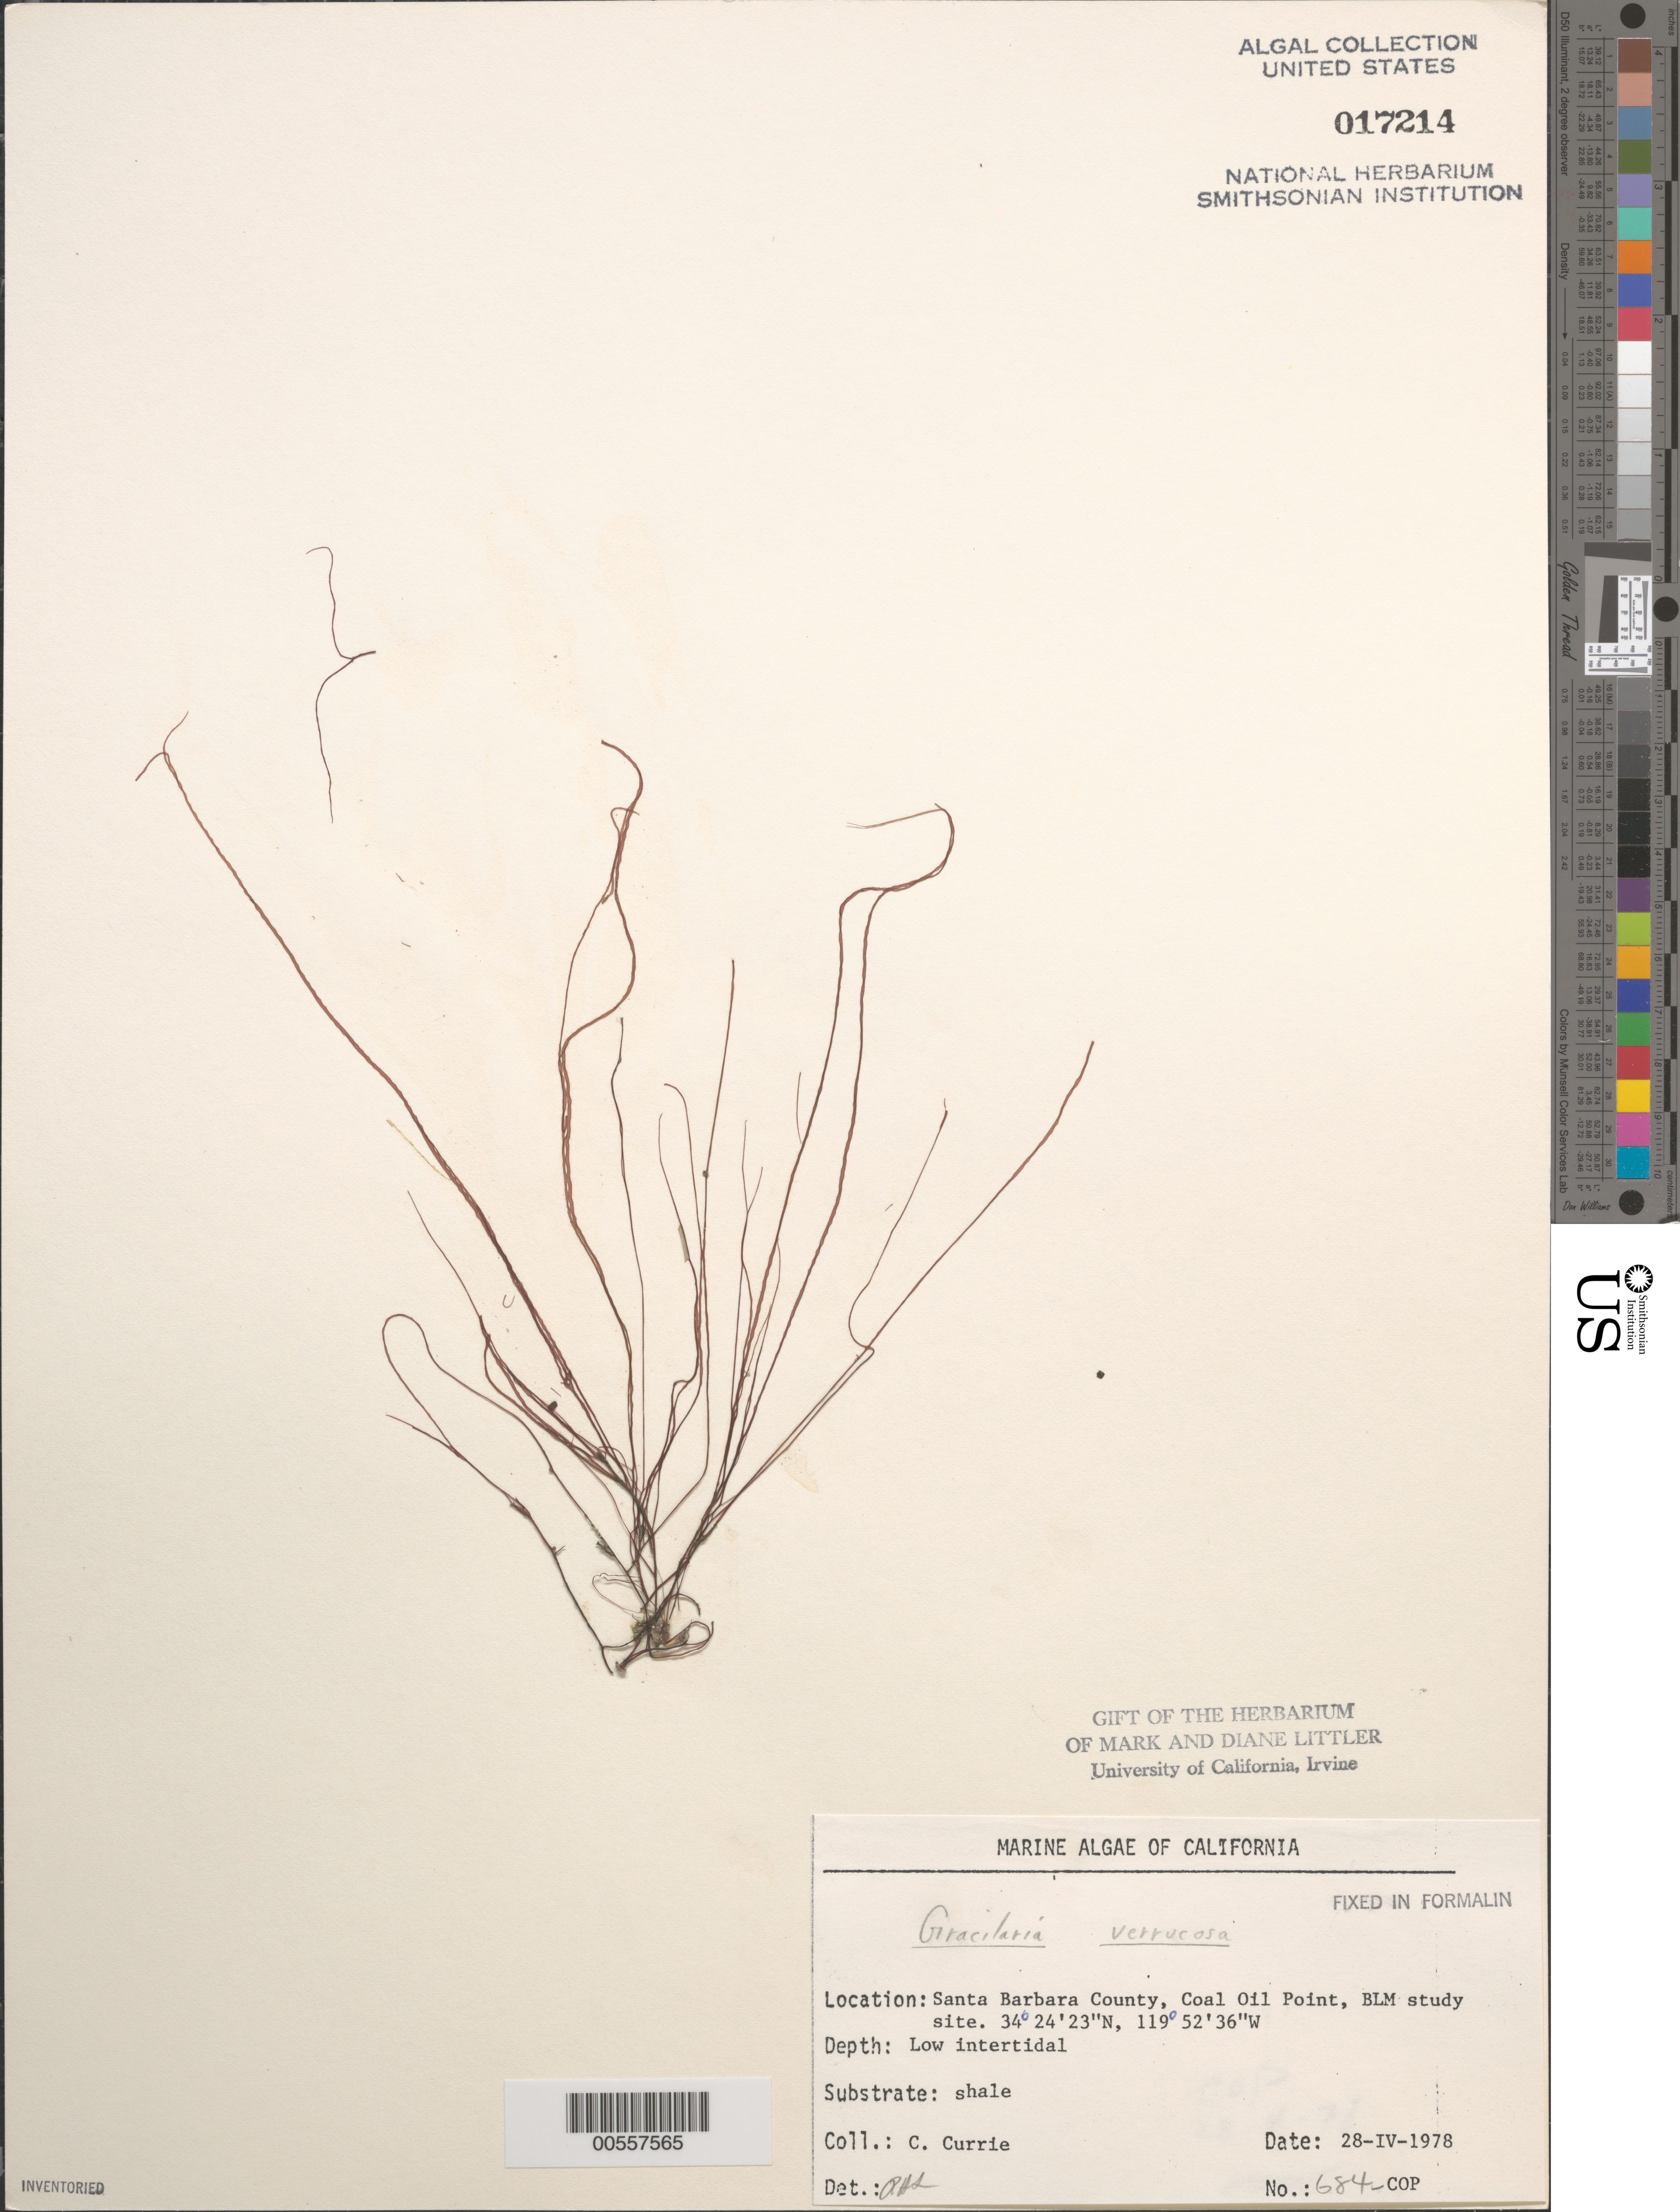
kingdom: Plantae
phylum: Rhodophyta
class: Florideophyceae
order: Gracilariales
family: Gracilariaceae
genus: Gracilariopsis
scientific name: Gracilariopsis longissima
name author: (S.G. Gmel.) Steentoft et al.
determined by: Algae name updating Project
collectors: C. Currie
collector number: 684-cop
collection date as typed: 28 Apr 1978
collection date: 1978-04-28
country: United States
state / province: California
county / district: Santa Barbara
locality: Coal Oil Point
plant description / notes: BLM-SOCALBIGHT Rocky Intertidal Survey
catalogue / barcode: US 17214